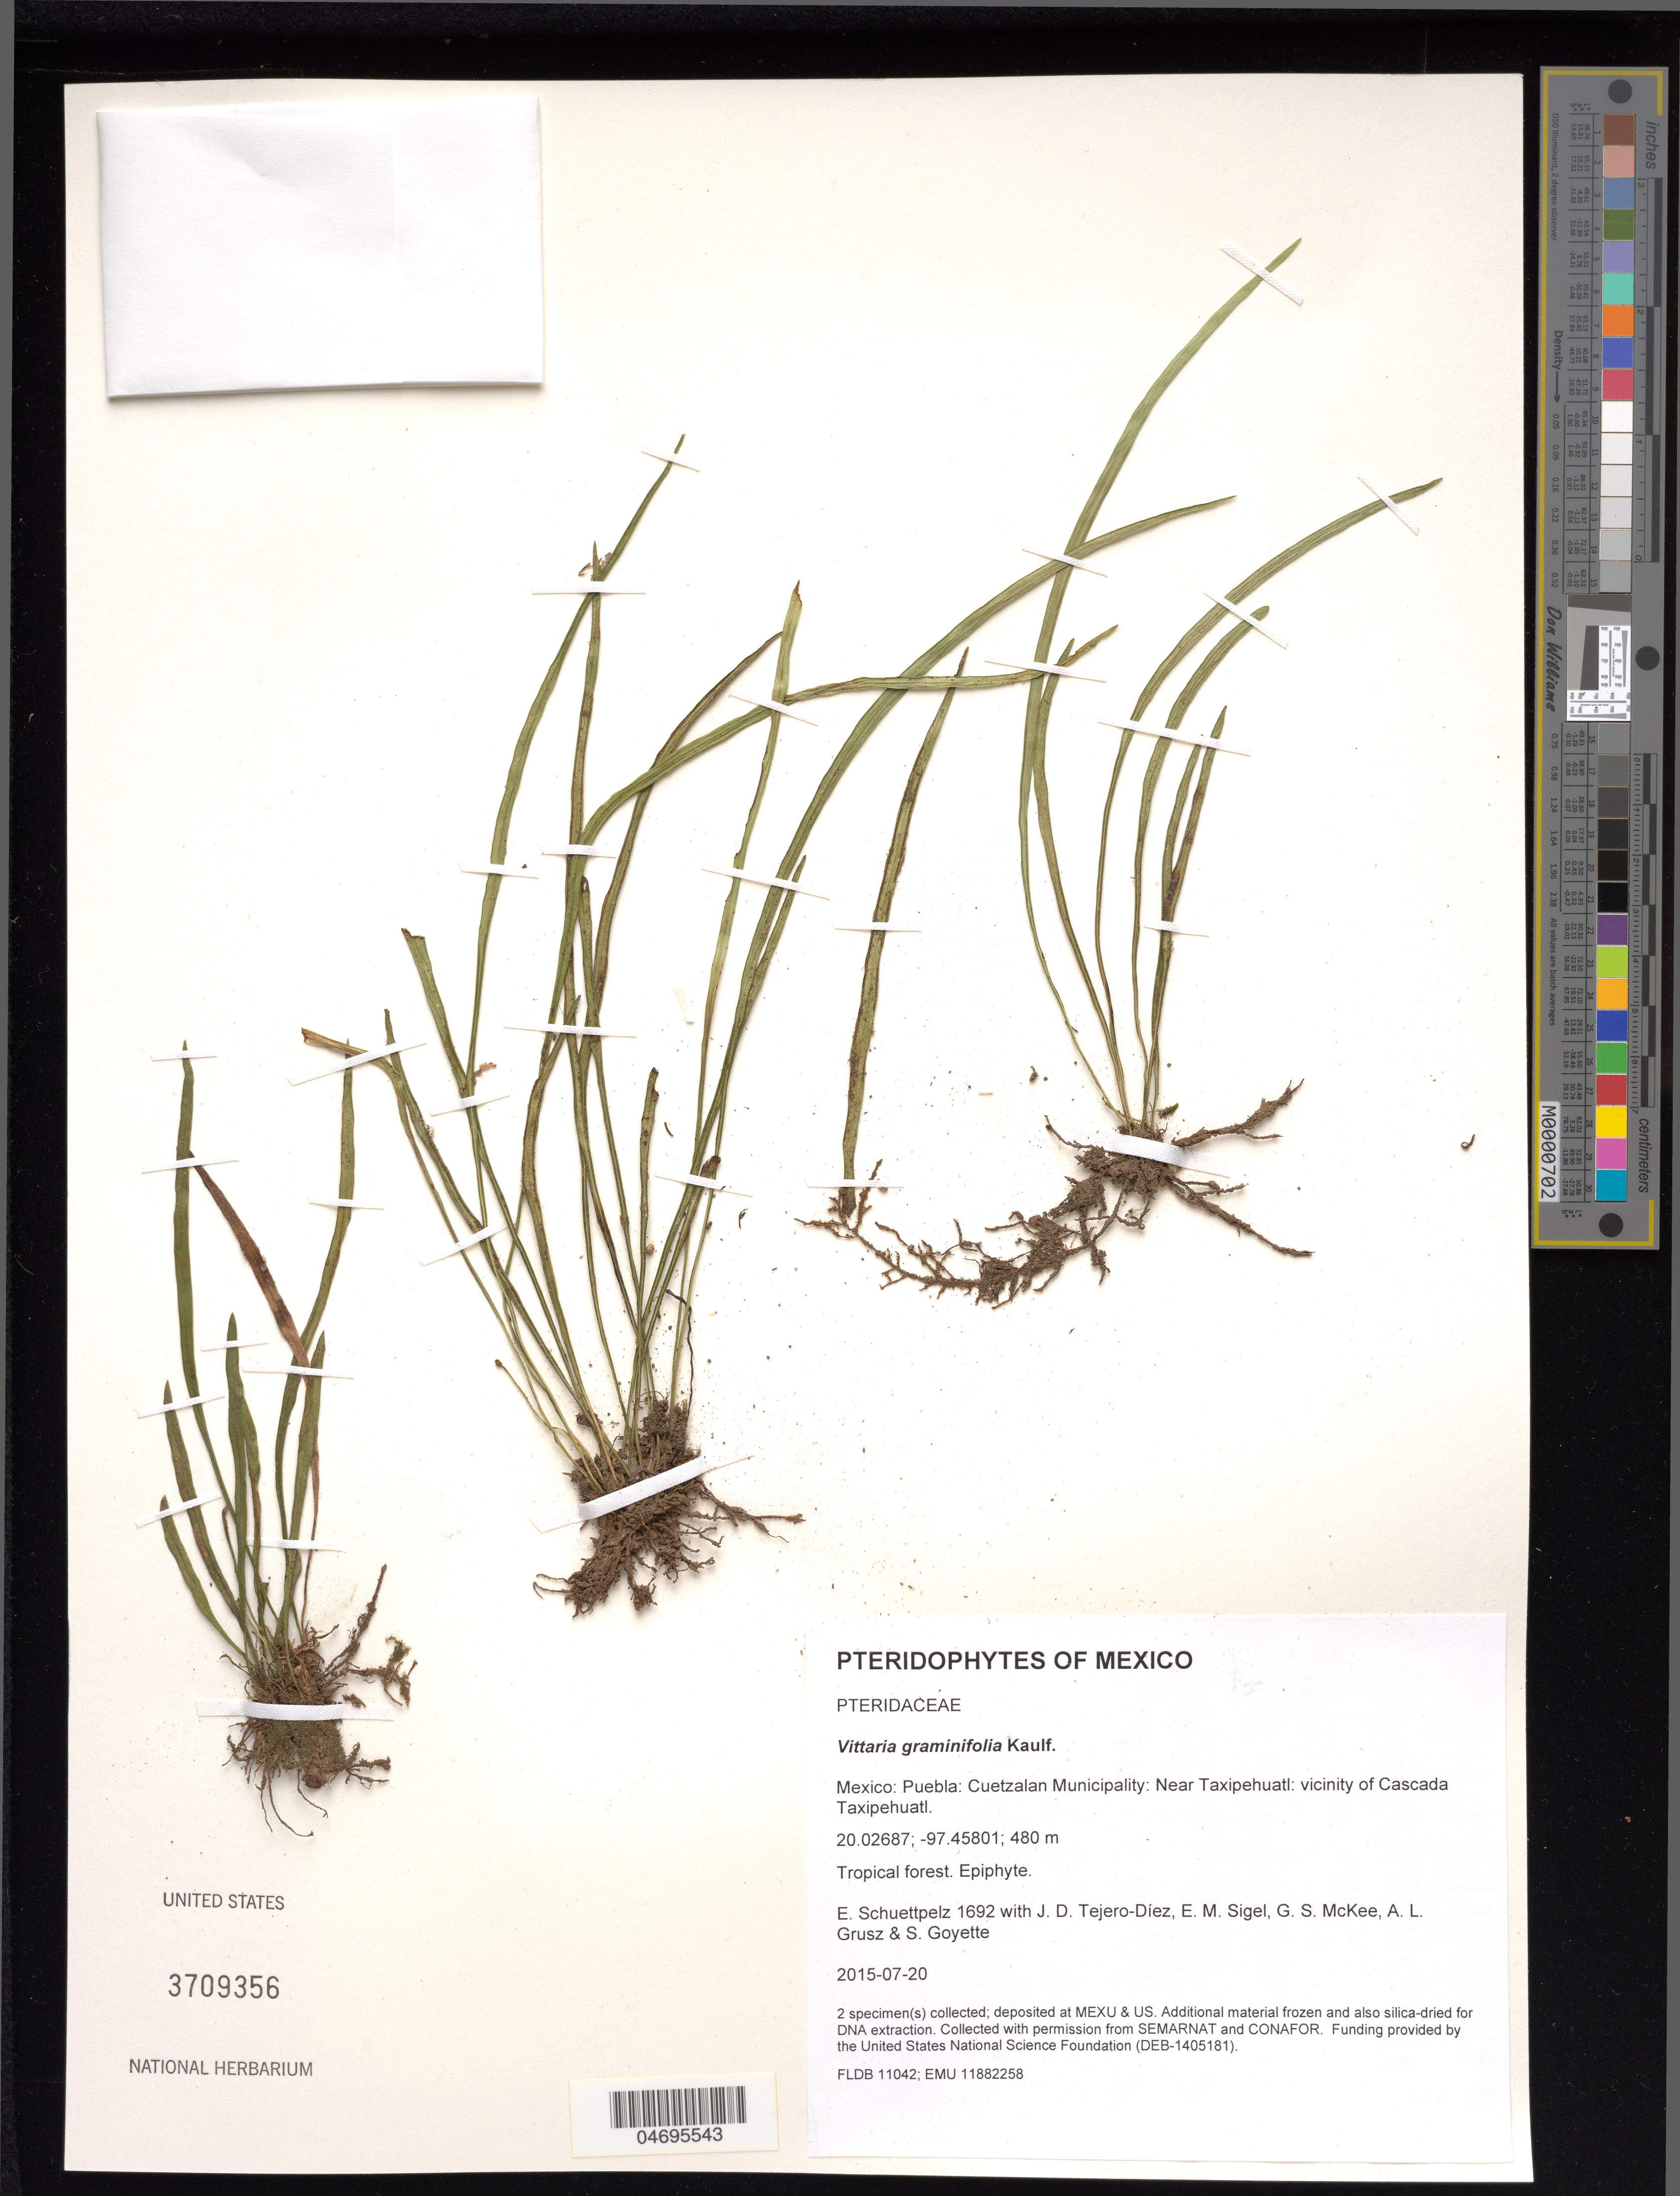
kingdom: Plantae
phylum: Tracheophyta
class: Polypodiopsida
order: Polypodiales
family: Pteridaceae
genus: Vittaria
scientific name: Vittaria graminifolia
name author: Kaulf.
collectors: E. Schuettpelz, D. Tejero-Díez, E. M. Sigel, G. S. McKee & A. Grusz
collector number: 1692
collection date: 2015-07-20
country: Mexico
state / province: Puebla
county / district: Cuetzalan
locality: Near Taxipehuatl: vicinity of Cascada Taxipehuatl.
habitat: Tropical forest.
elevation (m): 480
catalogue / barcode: US 3709356